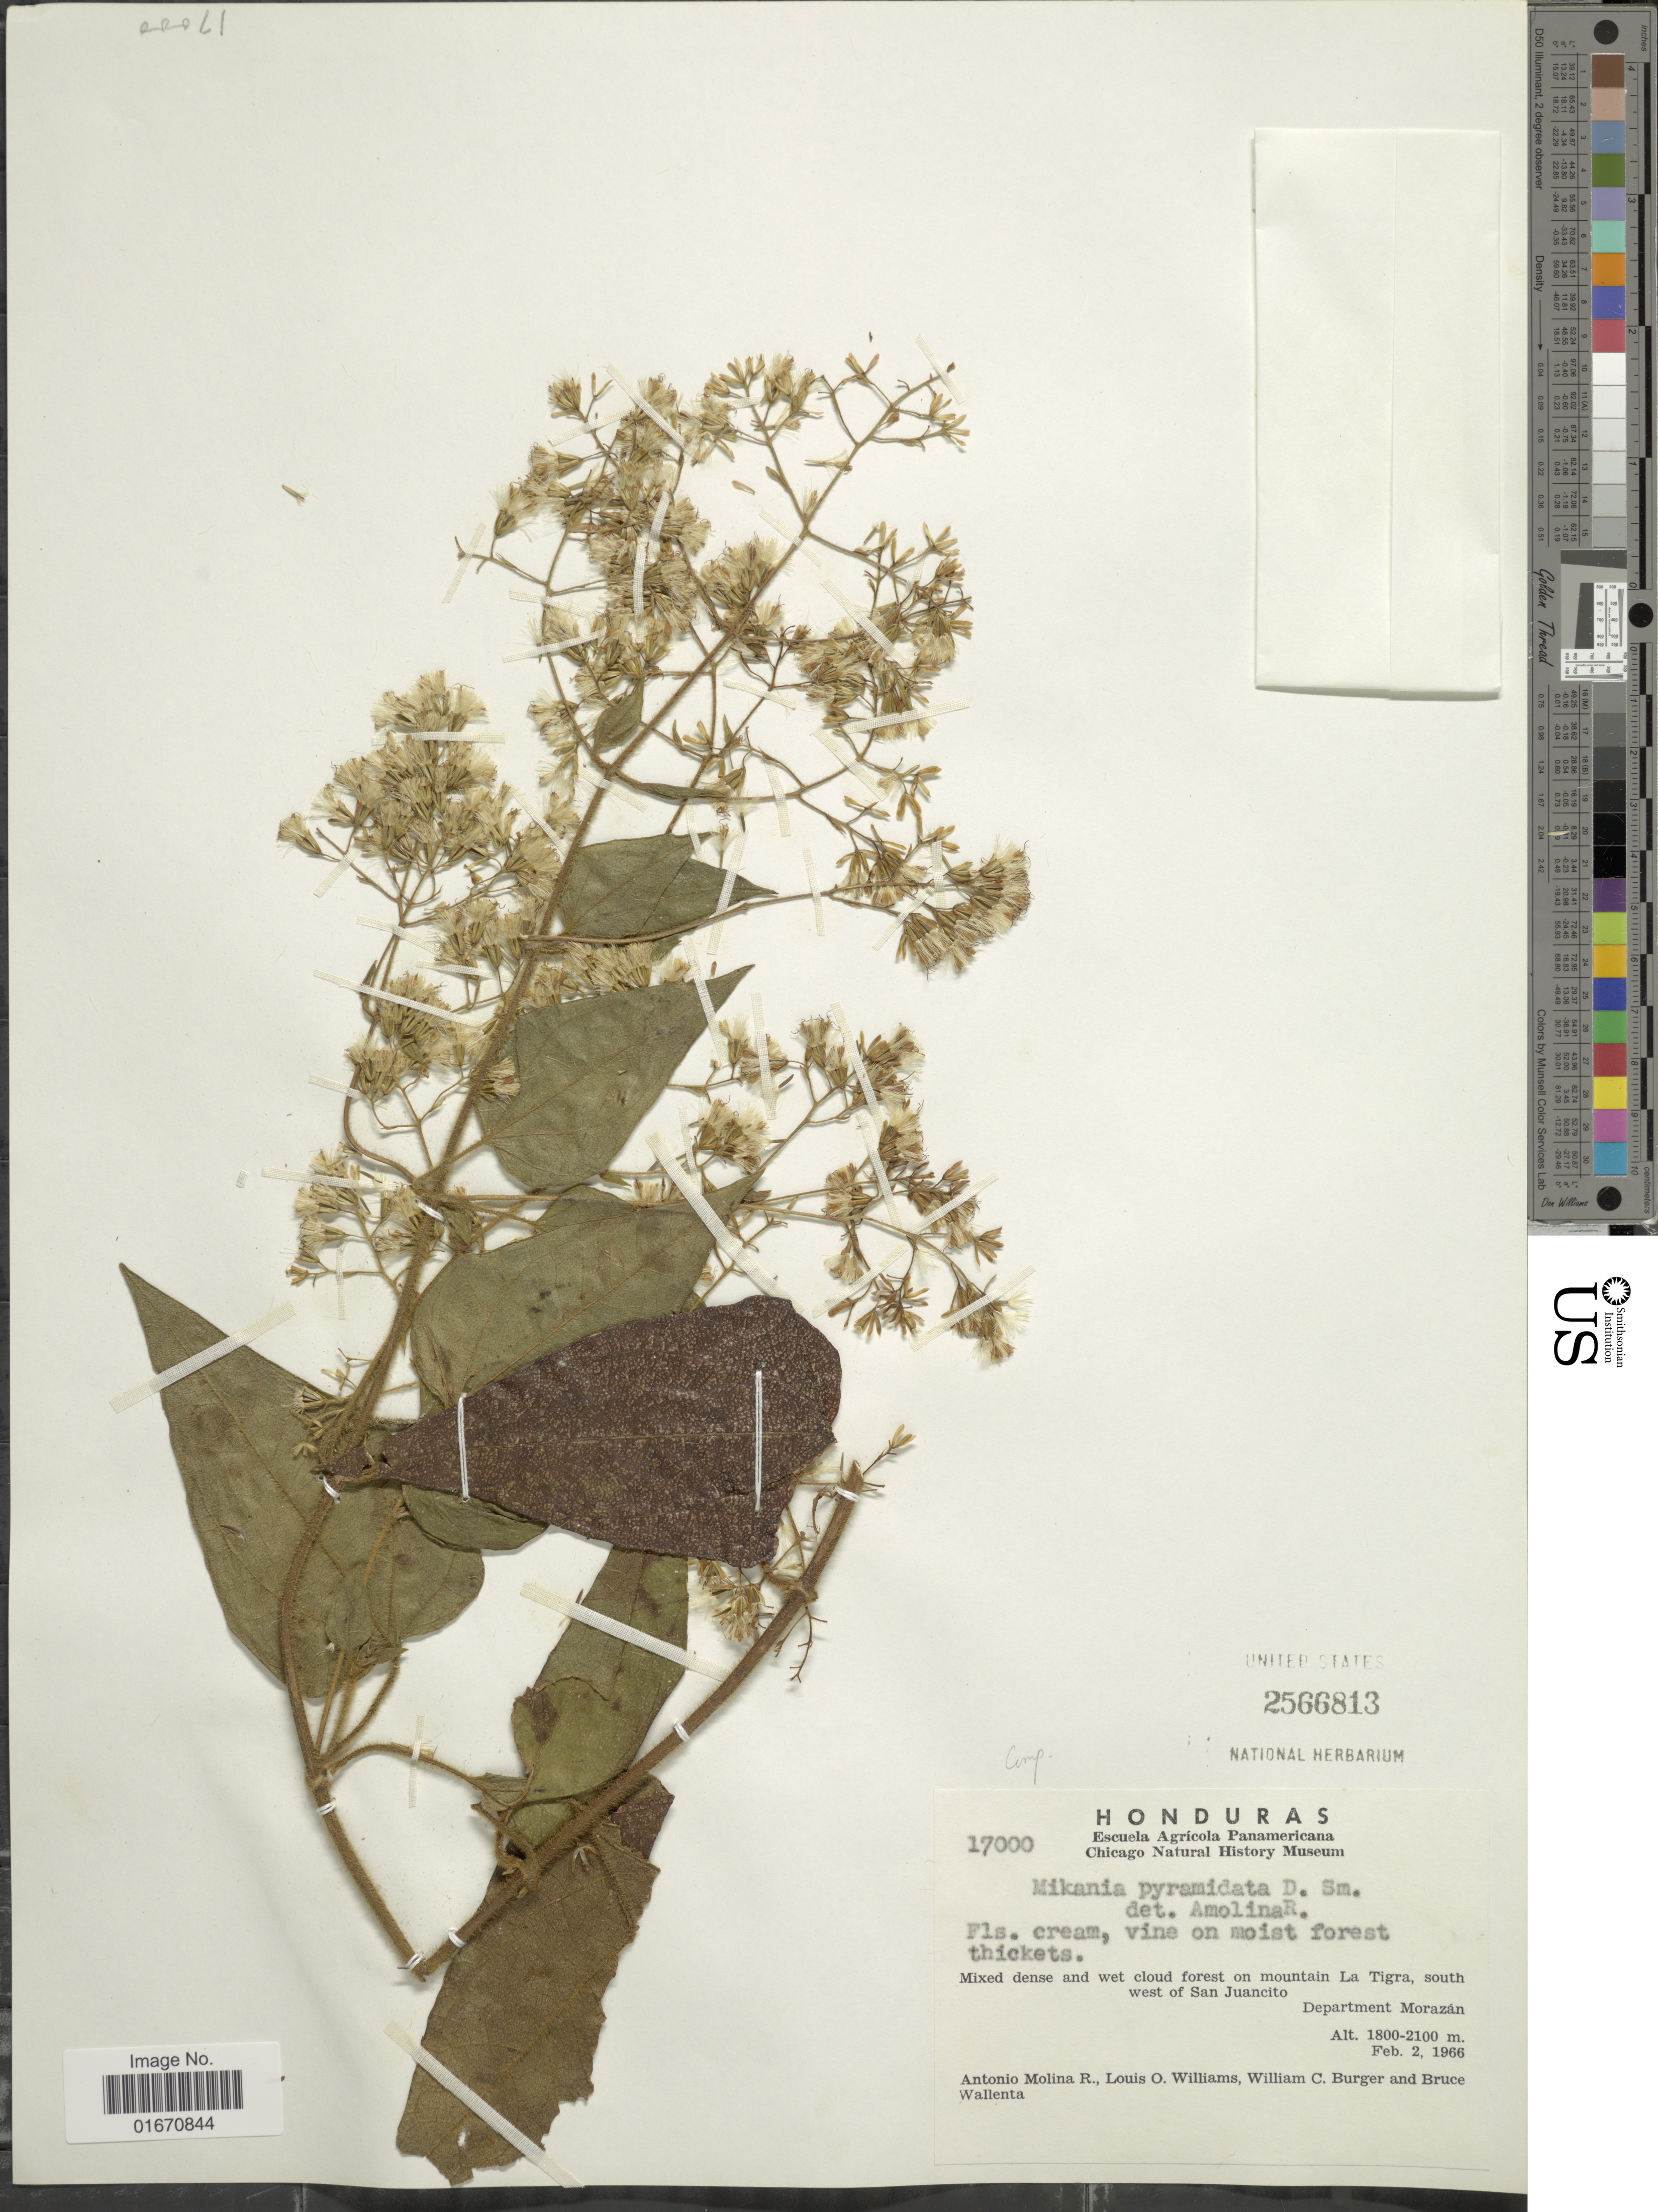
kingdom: Plantae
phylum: Tracheophyta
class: Magnoliopsida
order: Asterales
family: Asteraceae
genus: Mikania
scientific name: Mikania pyramidata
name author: Donn. Sm.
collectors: A. Molina R., L. O. Williams, W. Burger & B. Wallenta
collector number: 17000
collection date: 1966-02-02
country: Honduras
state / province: Fco. Morazán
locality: On mountain La Tigra, south west of San Juancito, Department Morazan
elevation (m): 1800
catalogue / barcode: US 2566813